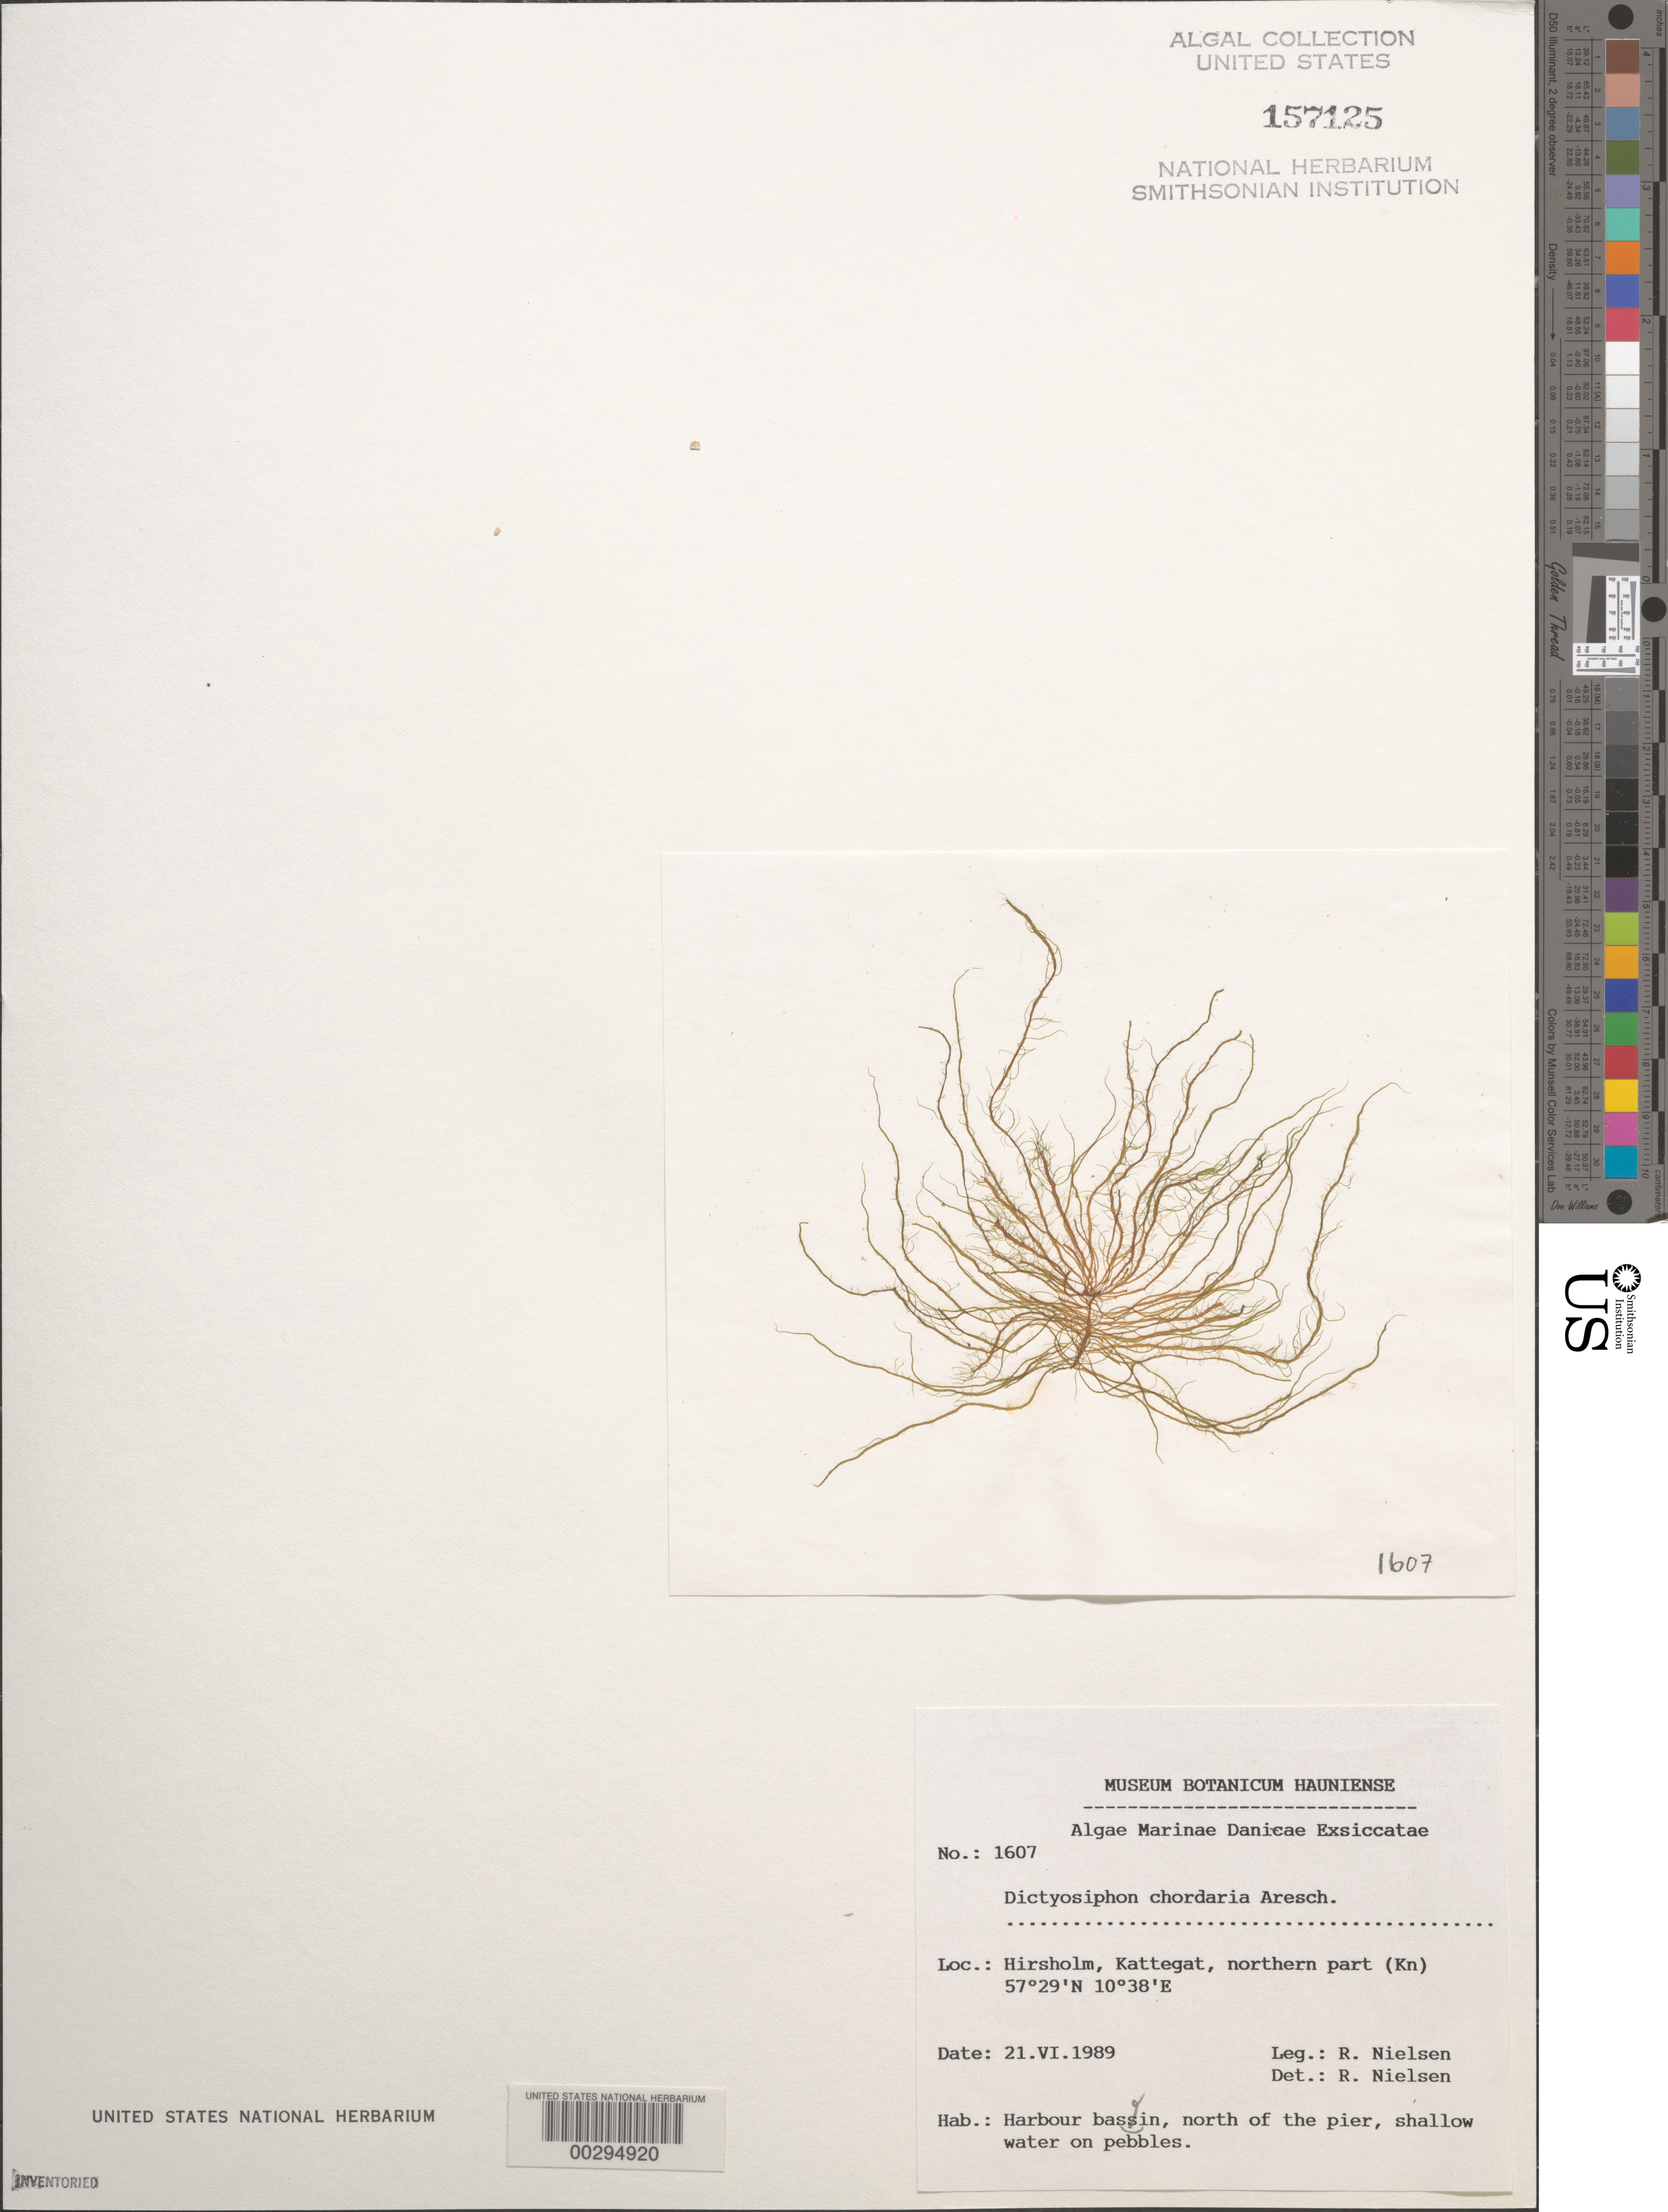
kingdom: Chromista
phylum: Ochrophyta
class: Phaeophyceae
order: Dictyosiphonales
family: Dictyosiphonaceae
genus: Dictyosiphon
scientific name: Dictyosiphon chordaria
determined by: Nielsen, R.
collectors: R. Nielsen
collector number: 1607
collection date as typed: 21 Jun 1989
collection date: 1989-06-21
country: Denmark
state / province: Nordjylland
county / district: Frederikshavn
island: Hirsholm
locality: Kattegat, northern part; harbour basin, north of the pier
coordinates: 57 29'N, 10 38'E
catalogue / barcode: US 157125